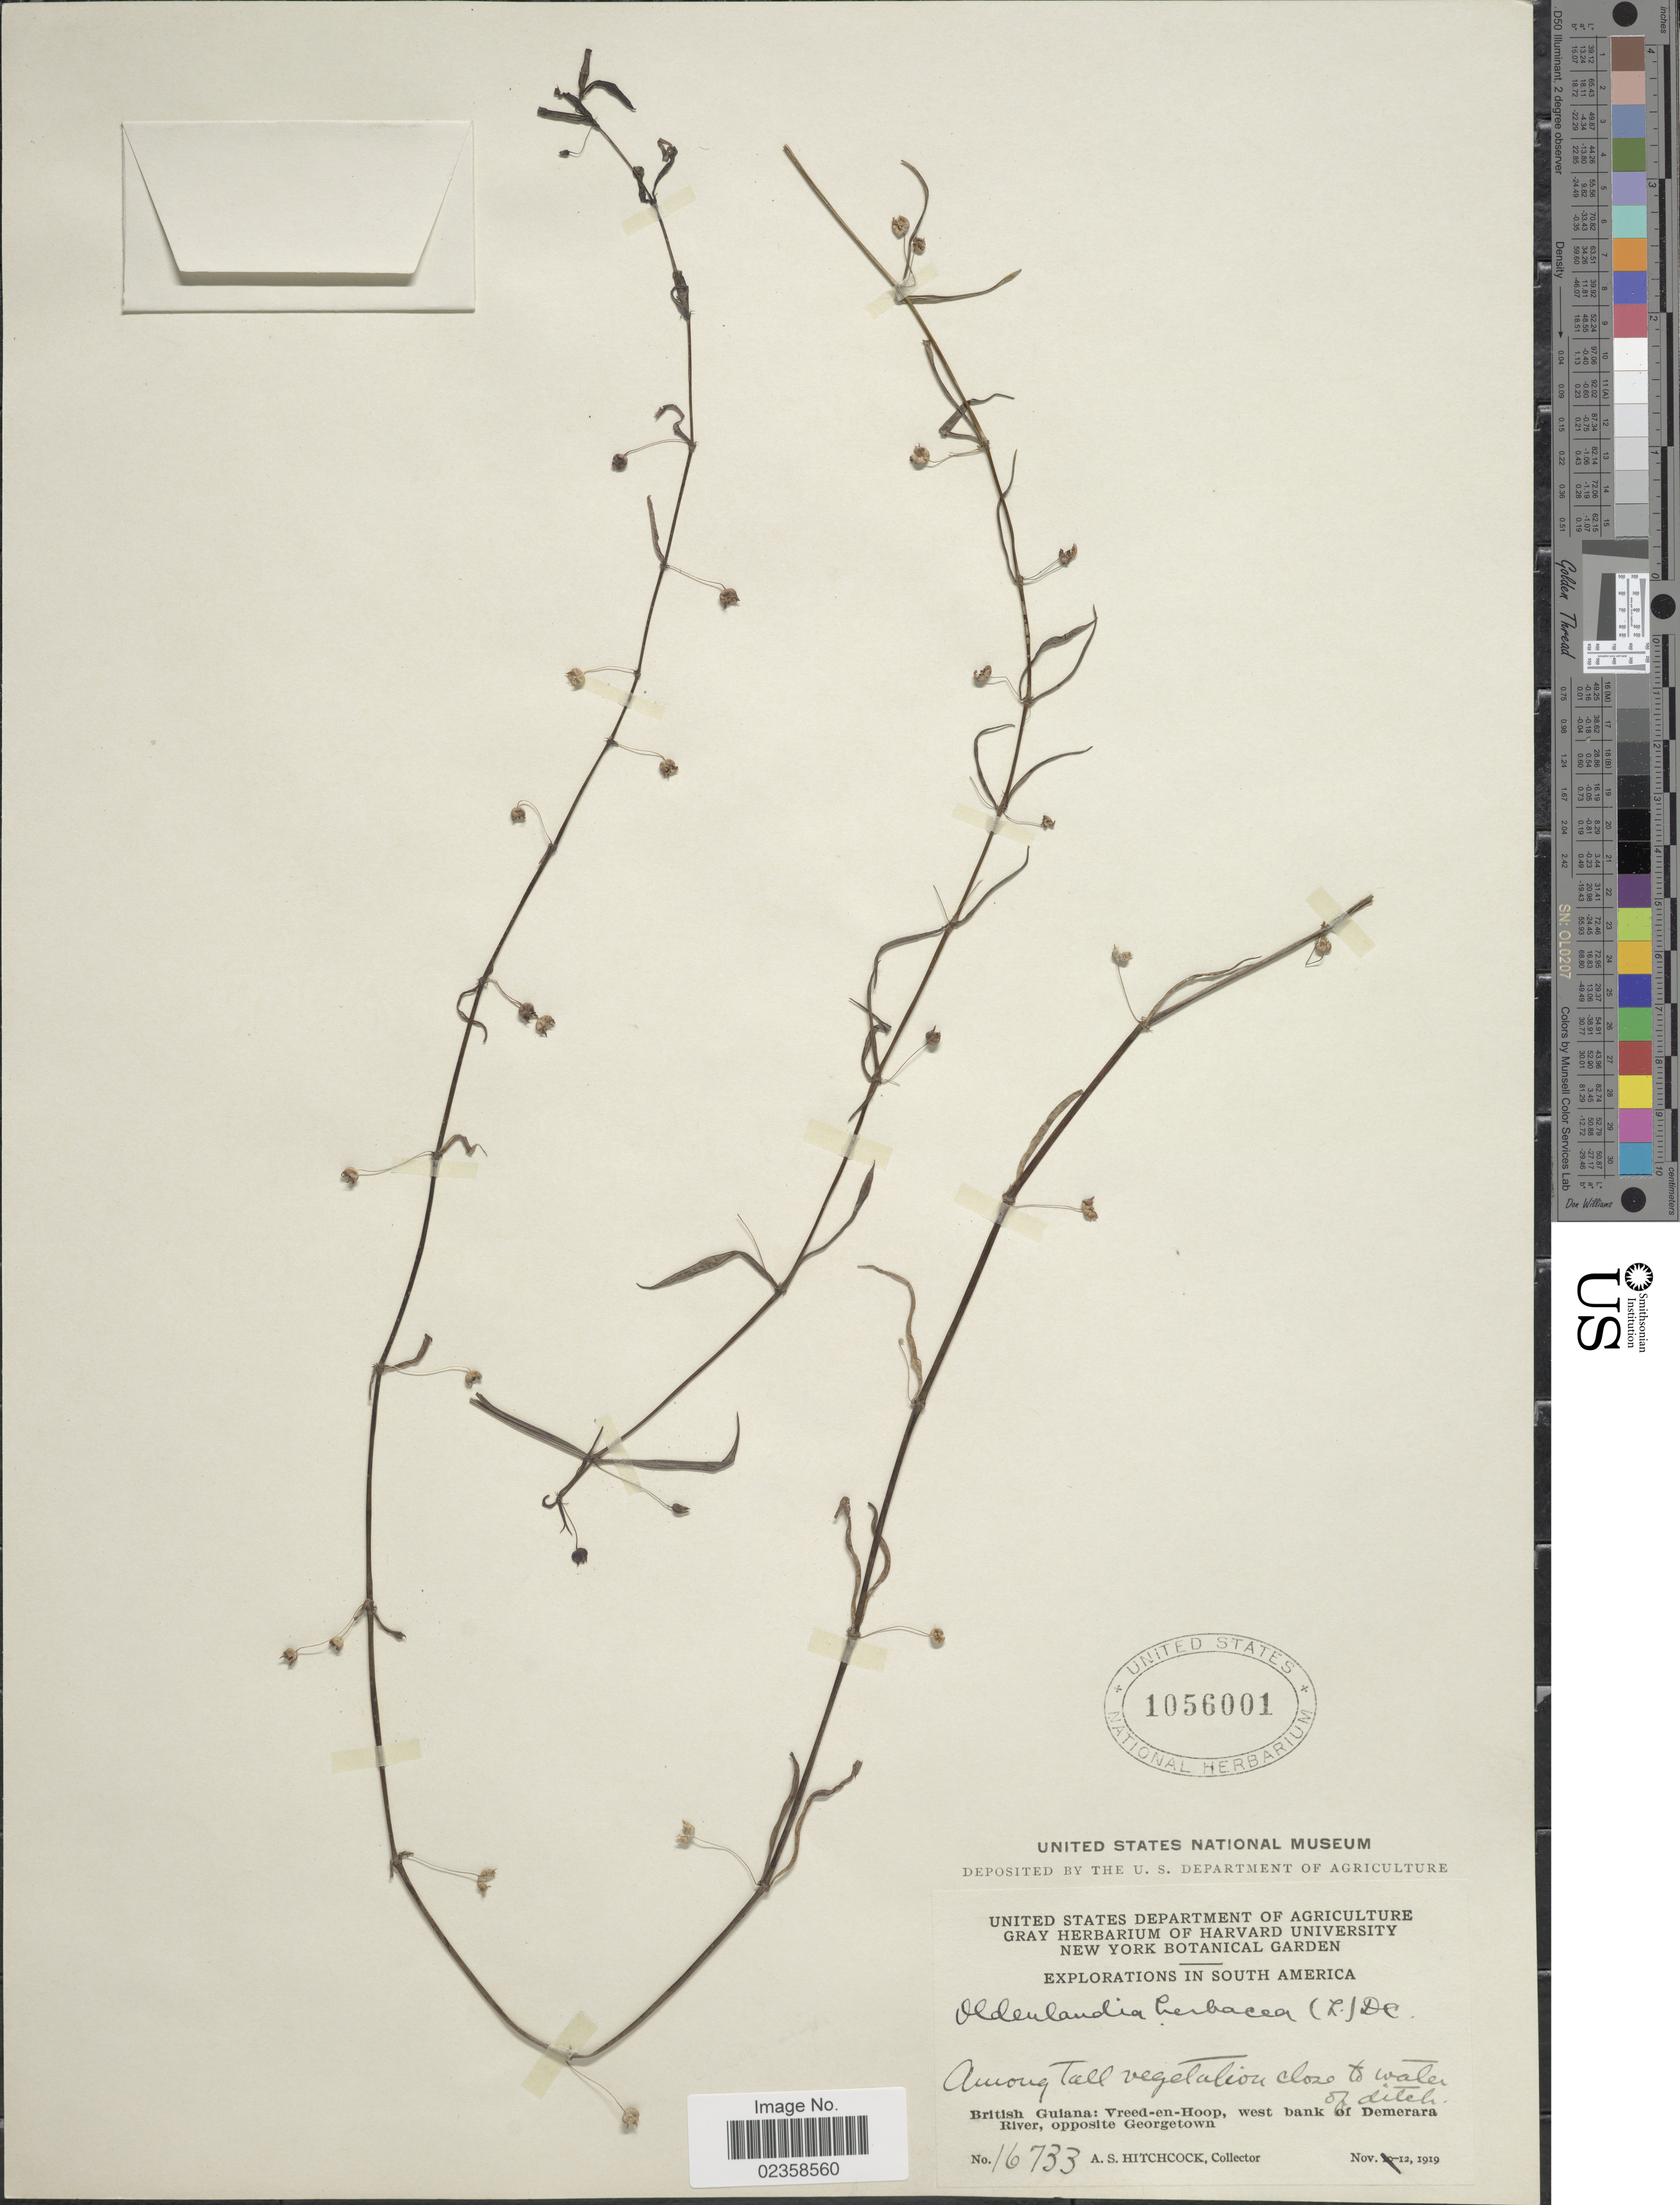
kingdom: Plantae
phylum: Tracheophyta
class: Magnoliopsida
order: Gentianales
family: Rubiaceae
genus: Oldenlandia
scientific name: Oldenlandia herbacea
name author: (L.) Roxb.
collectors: A. S. Hitchcock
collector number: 16733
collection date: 1919-11-12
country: Guyana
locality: Britosh Guiana: Vreed-en-Hoop, west bank of Demerara River, opposite Georgetown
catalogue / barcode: US 1056001